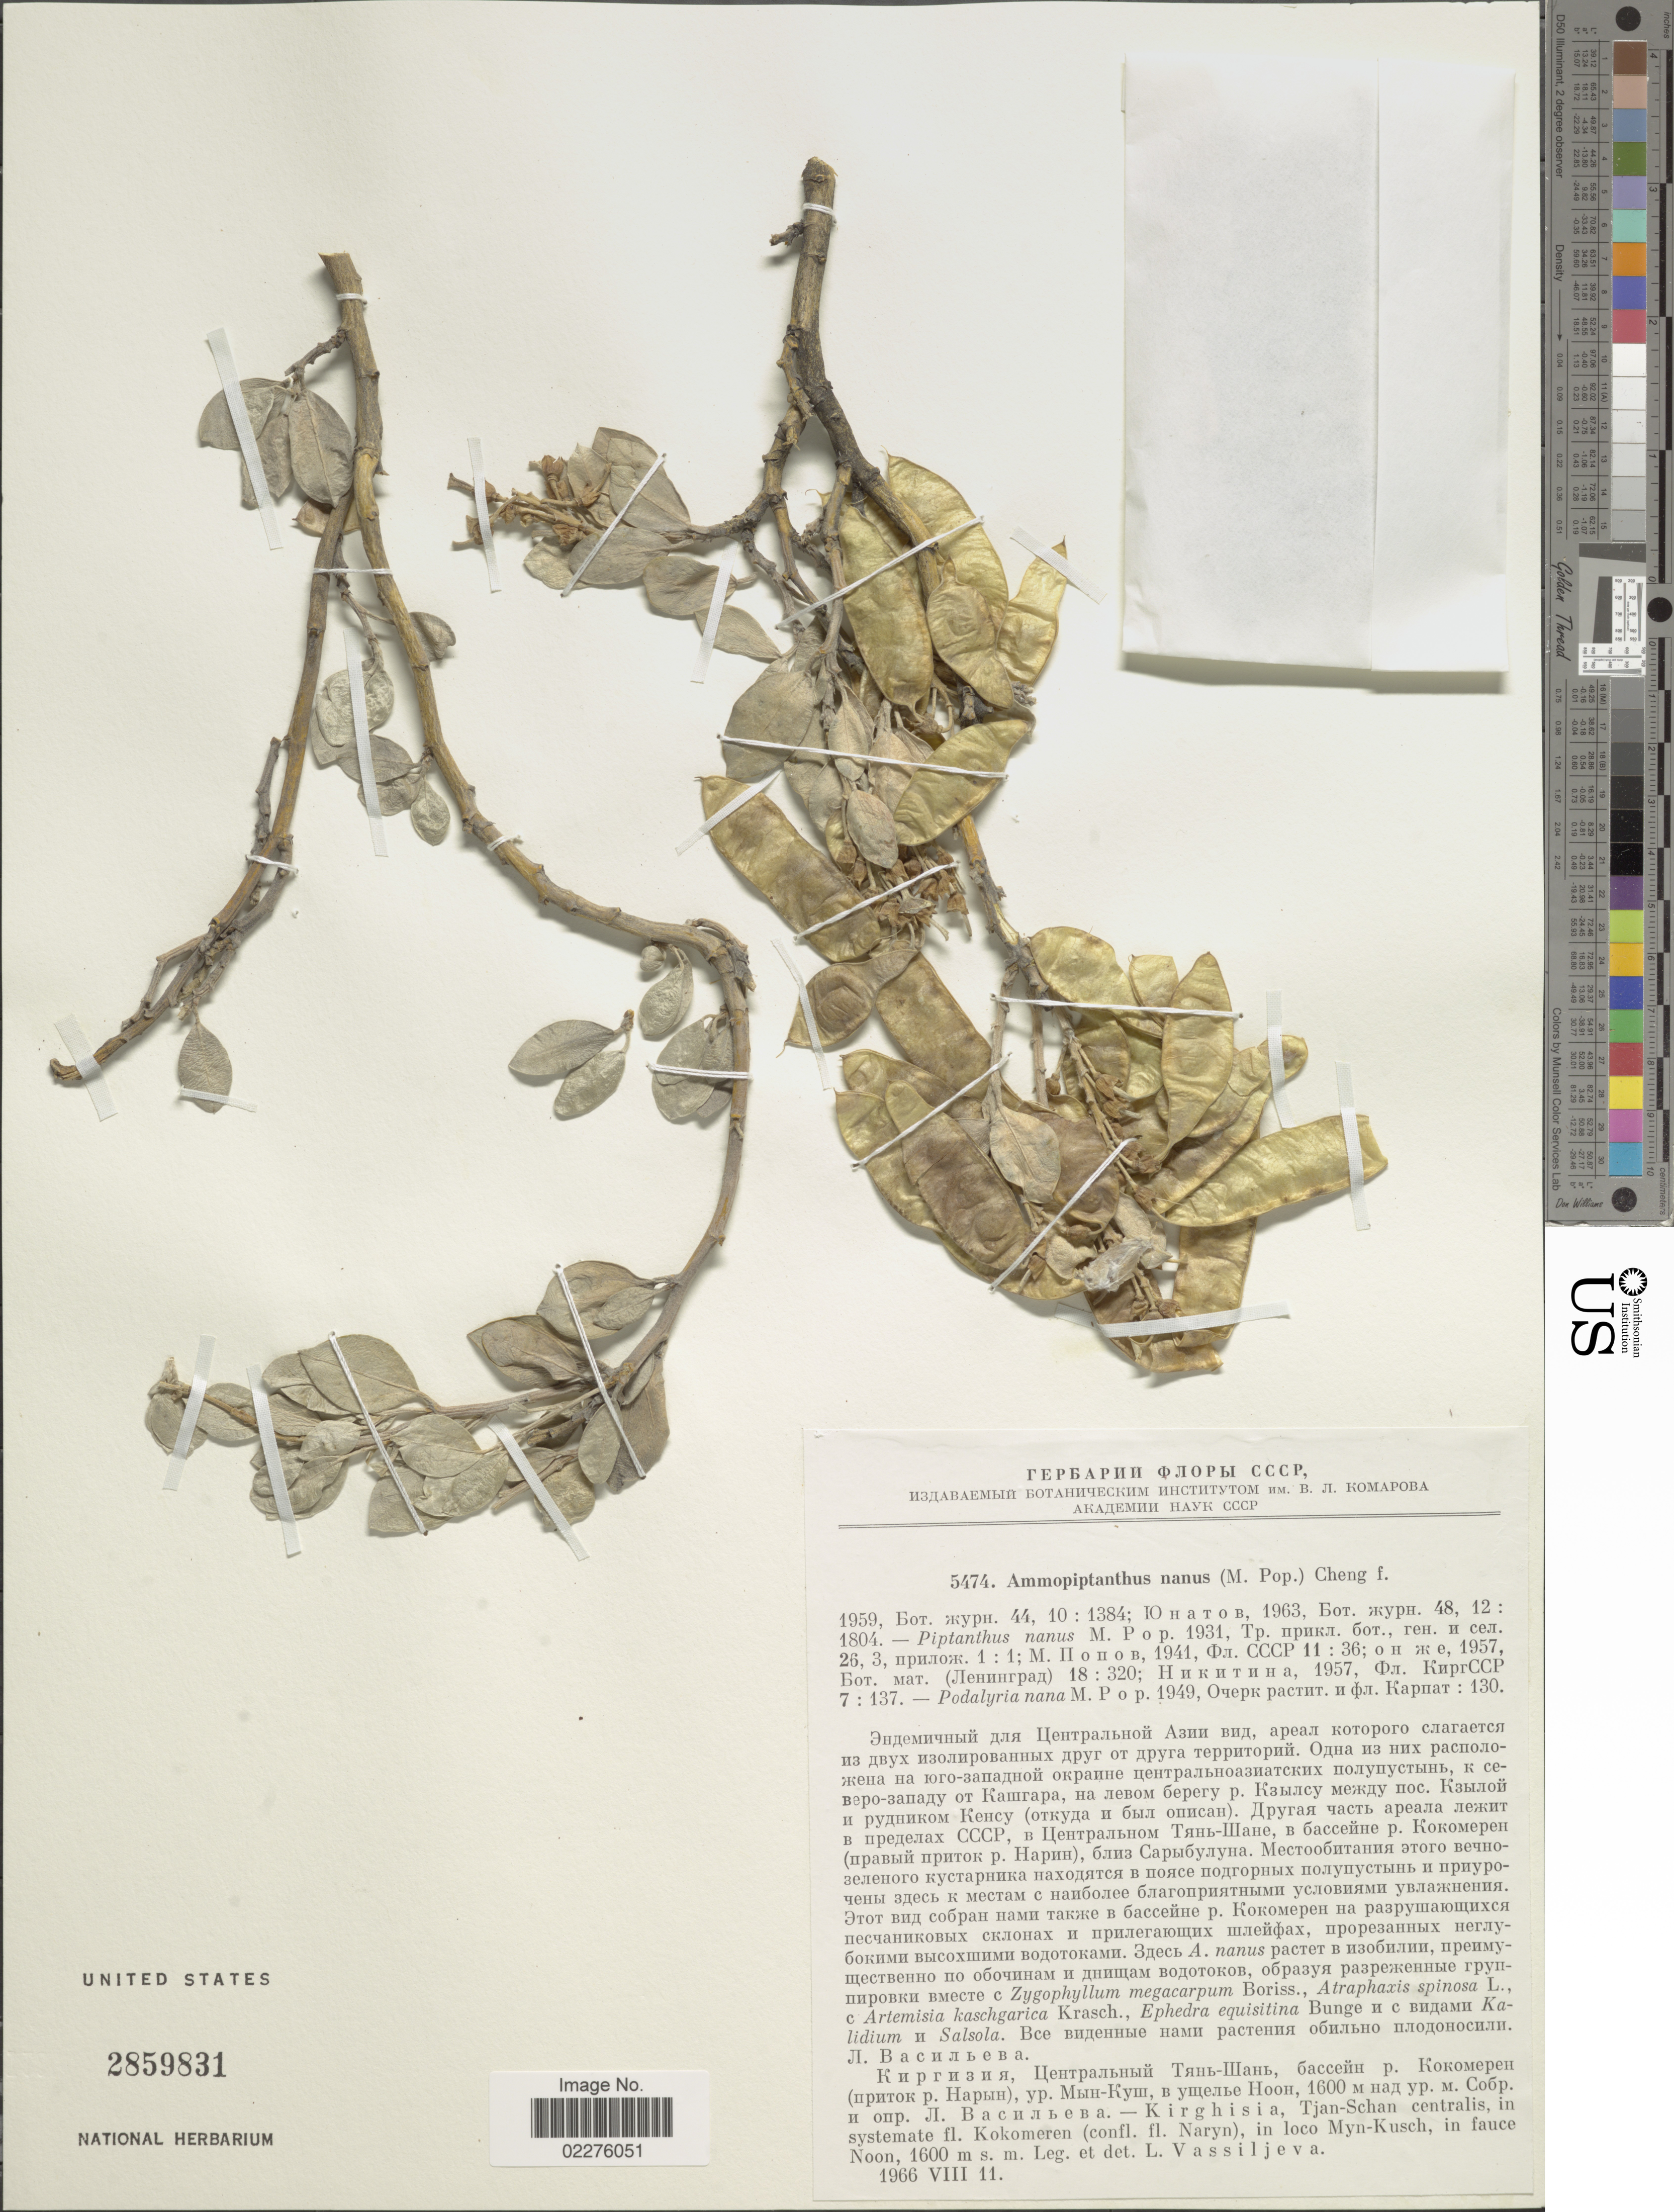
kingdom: Plantae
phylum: Tracheophyta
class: Magnoliopsida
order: Fabales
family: Fabaceae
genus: Ammopiptanthus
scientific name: Ammopiptanthus nanus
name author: (Popov) S.H. Cheng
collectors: L. Vassiljeva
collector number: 5474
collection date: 1966-08-11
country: Kyrgyzstan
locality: Kirghisia, Tjan-Schan centralis, in systema fl Kokomeren (confl. fl Naryn), in loco Myn-Kusch, in fauce Noon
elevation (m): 1600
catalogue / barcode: US 2859831